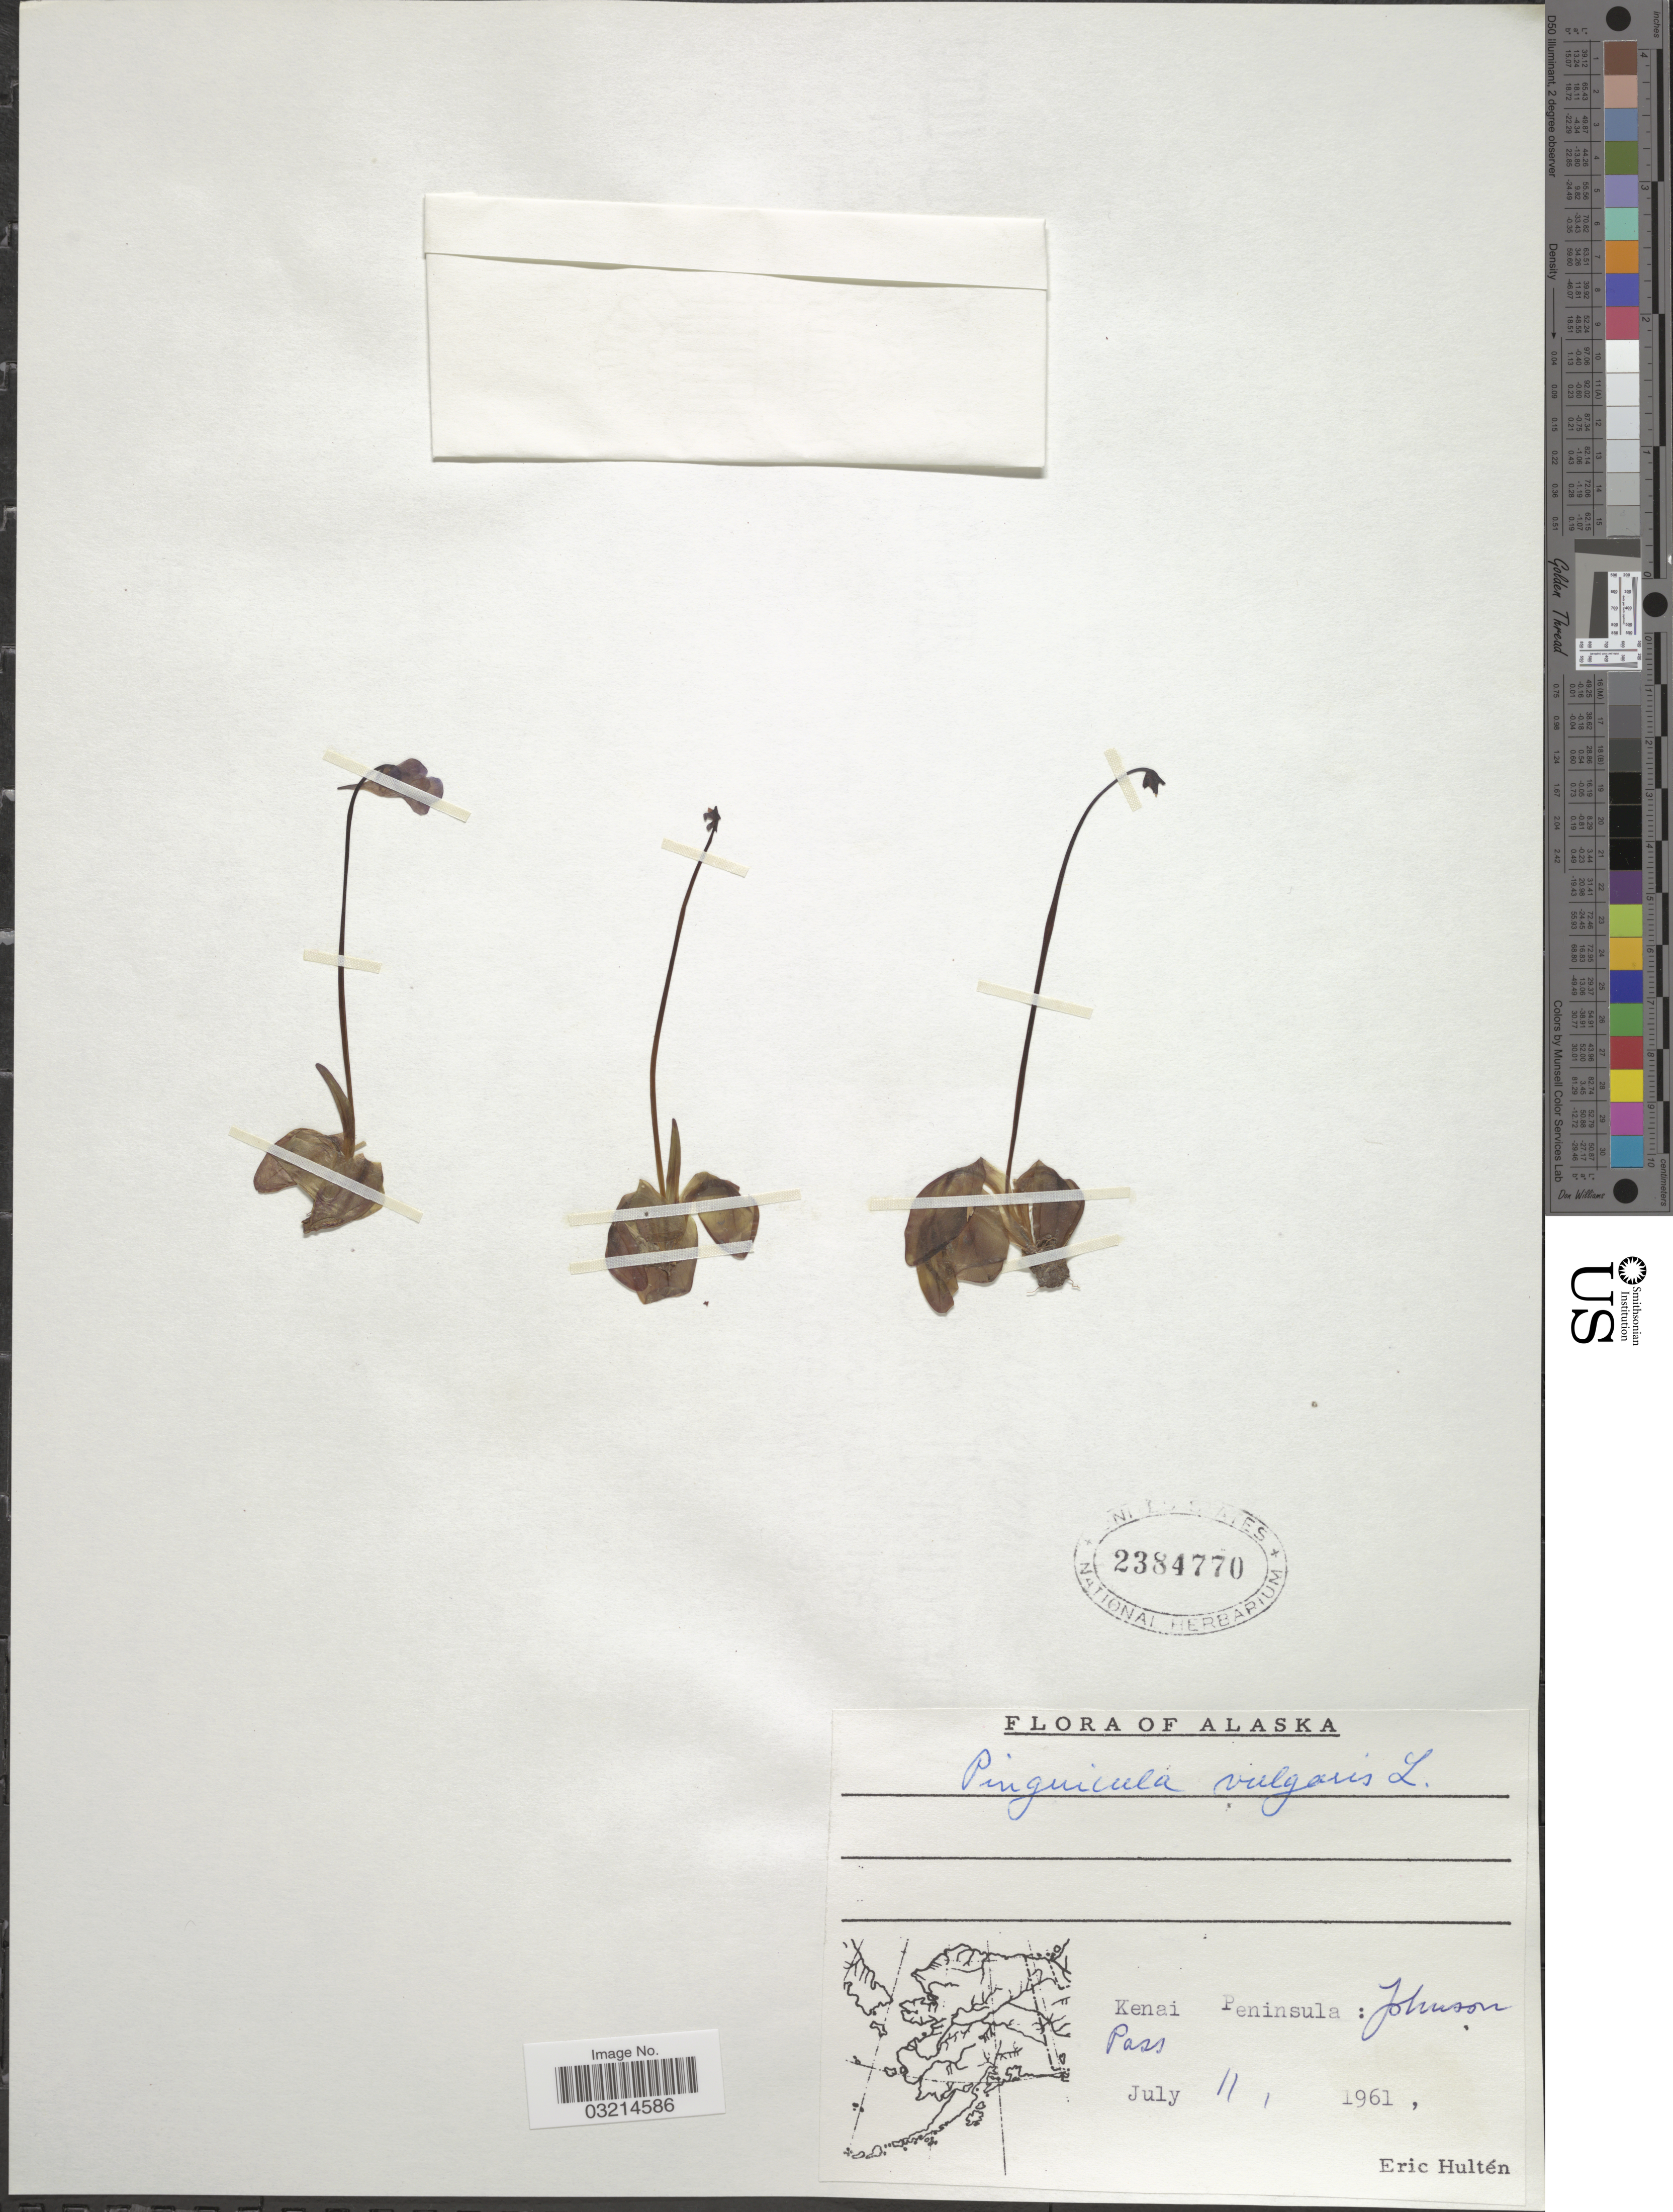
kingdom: Plantae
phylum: Tracheophyta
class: Magnoliopsida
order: Lamiales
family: Lentibulariaceae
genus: Pinguicula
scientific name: Pinguicula vulgaris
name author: L.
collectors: E. G. Hultén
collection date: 1961-07-11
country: United States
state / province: Alaska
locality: Kenai Peninsula: Johnson Pass.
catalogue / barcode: US 2384770